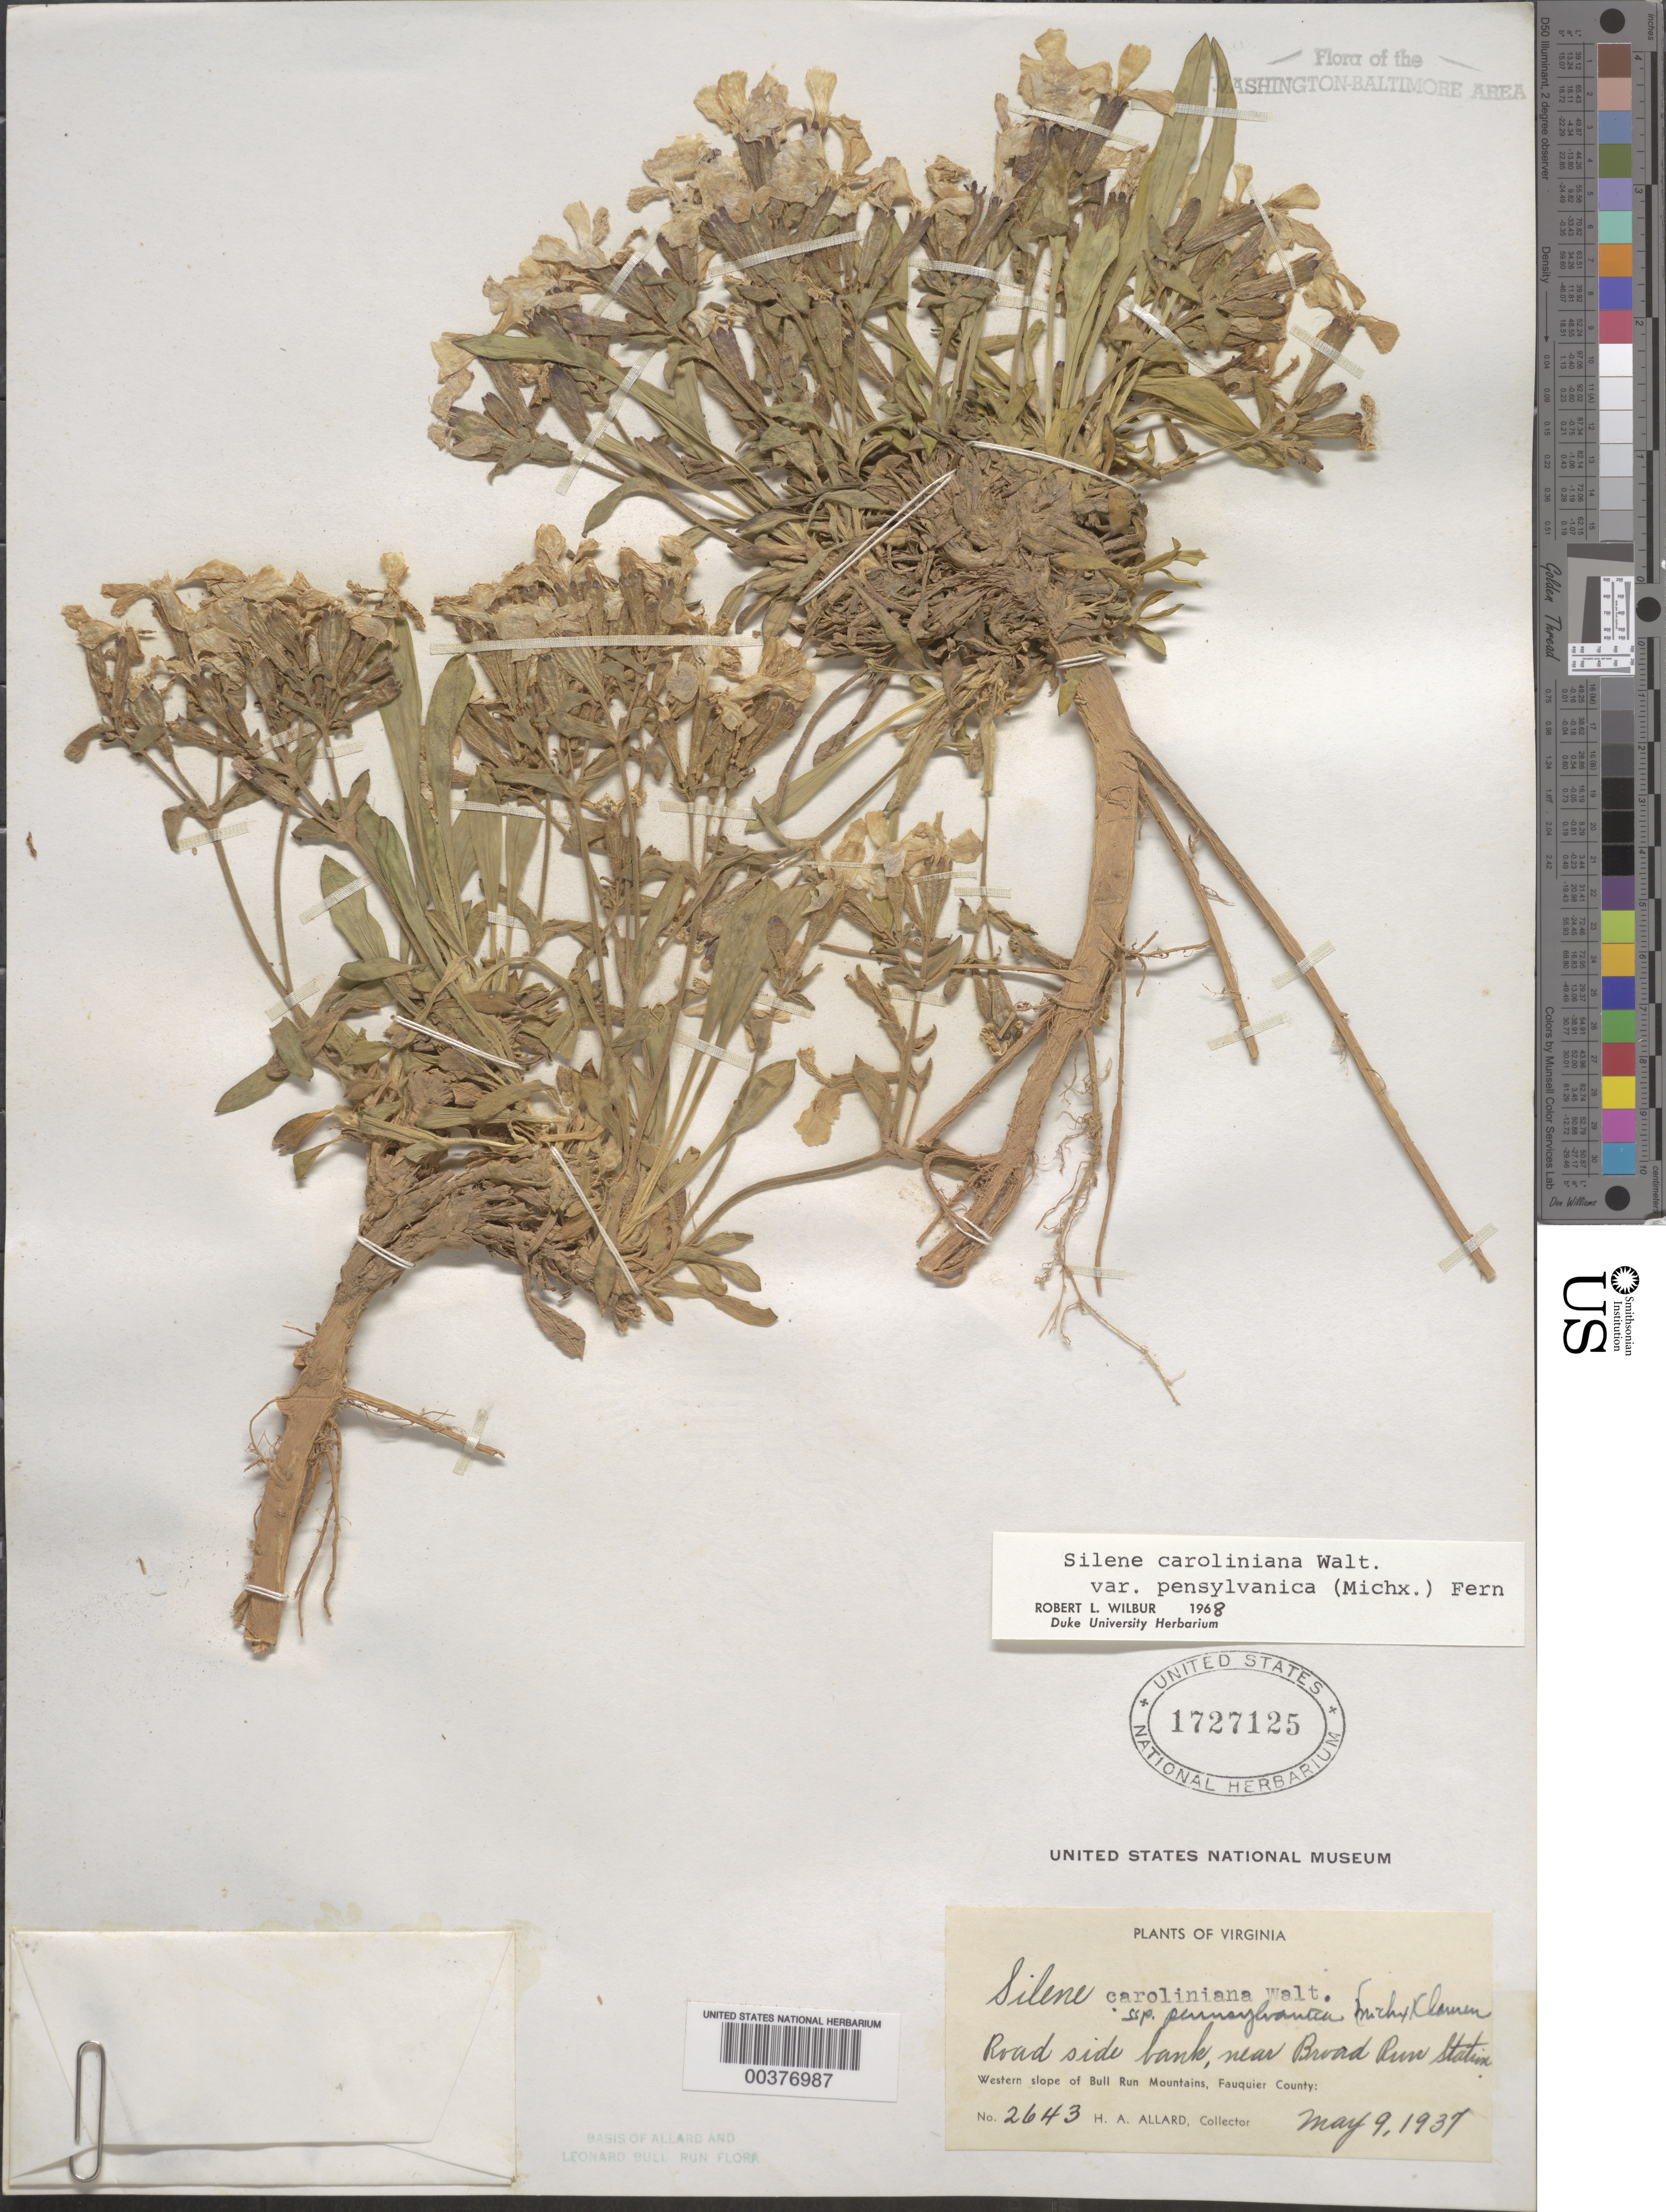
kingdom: Plantae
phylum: Tracheophyta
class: Magnoliopsida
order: Caryophyllales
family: Caryophyllaceae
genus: Silene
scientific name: Silene caroliniana var. pensylvanica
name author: (Michx.) Fernald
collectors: H. A. Allard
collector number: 2643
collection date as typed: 09 May 1937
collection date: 1937-05-09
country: United States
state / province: Virginia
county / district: Fauquier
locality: Broad Run Station vicinity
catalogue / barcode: US 1727125